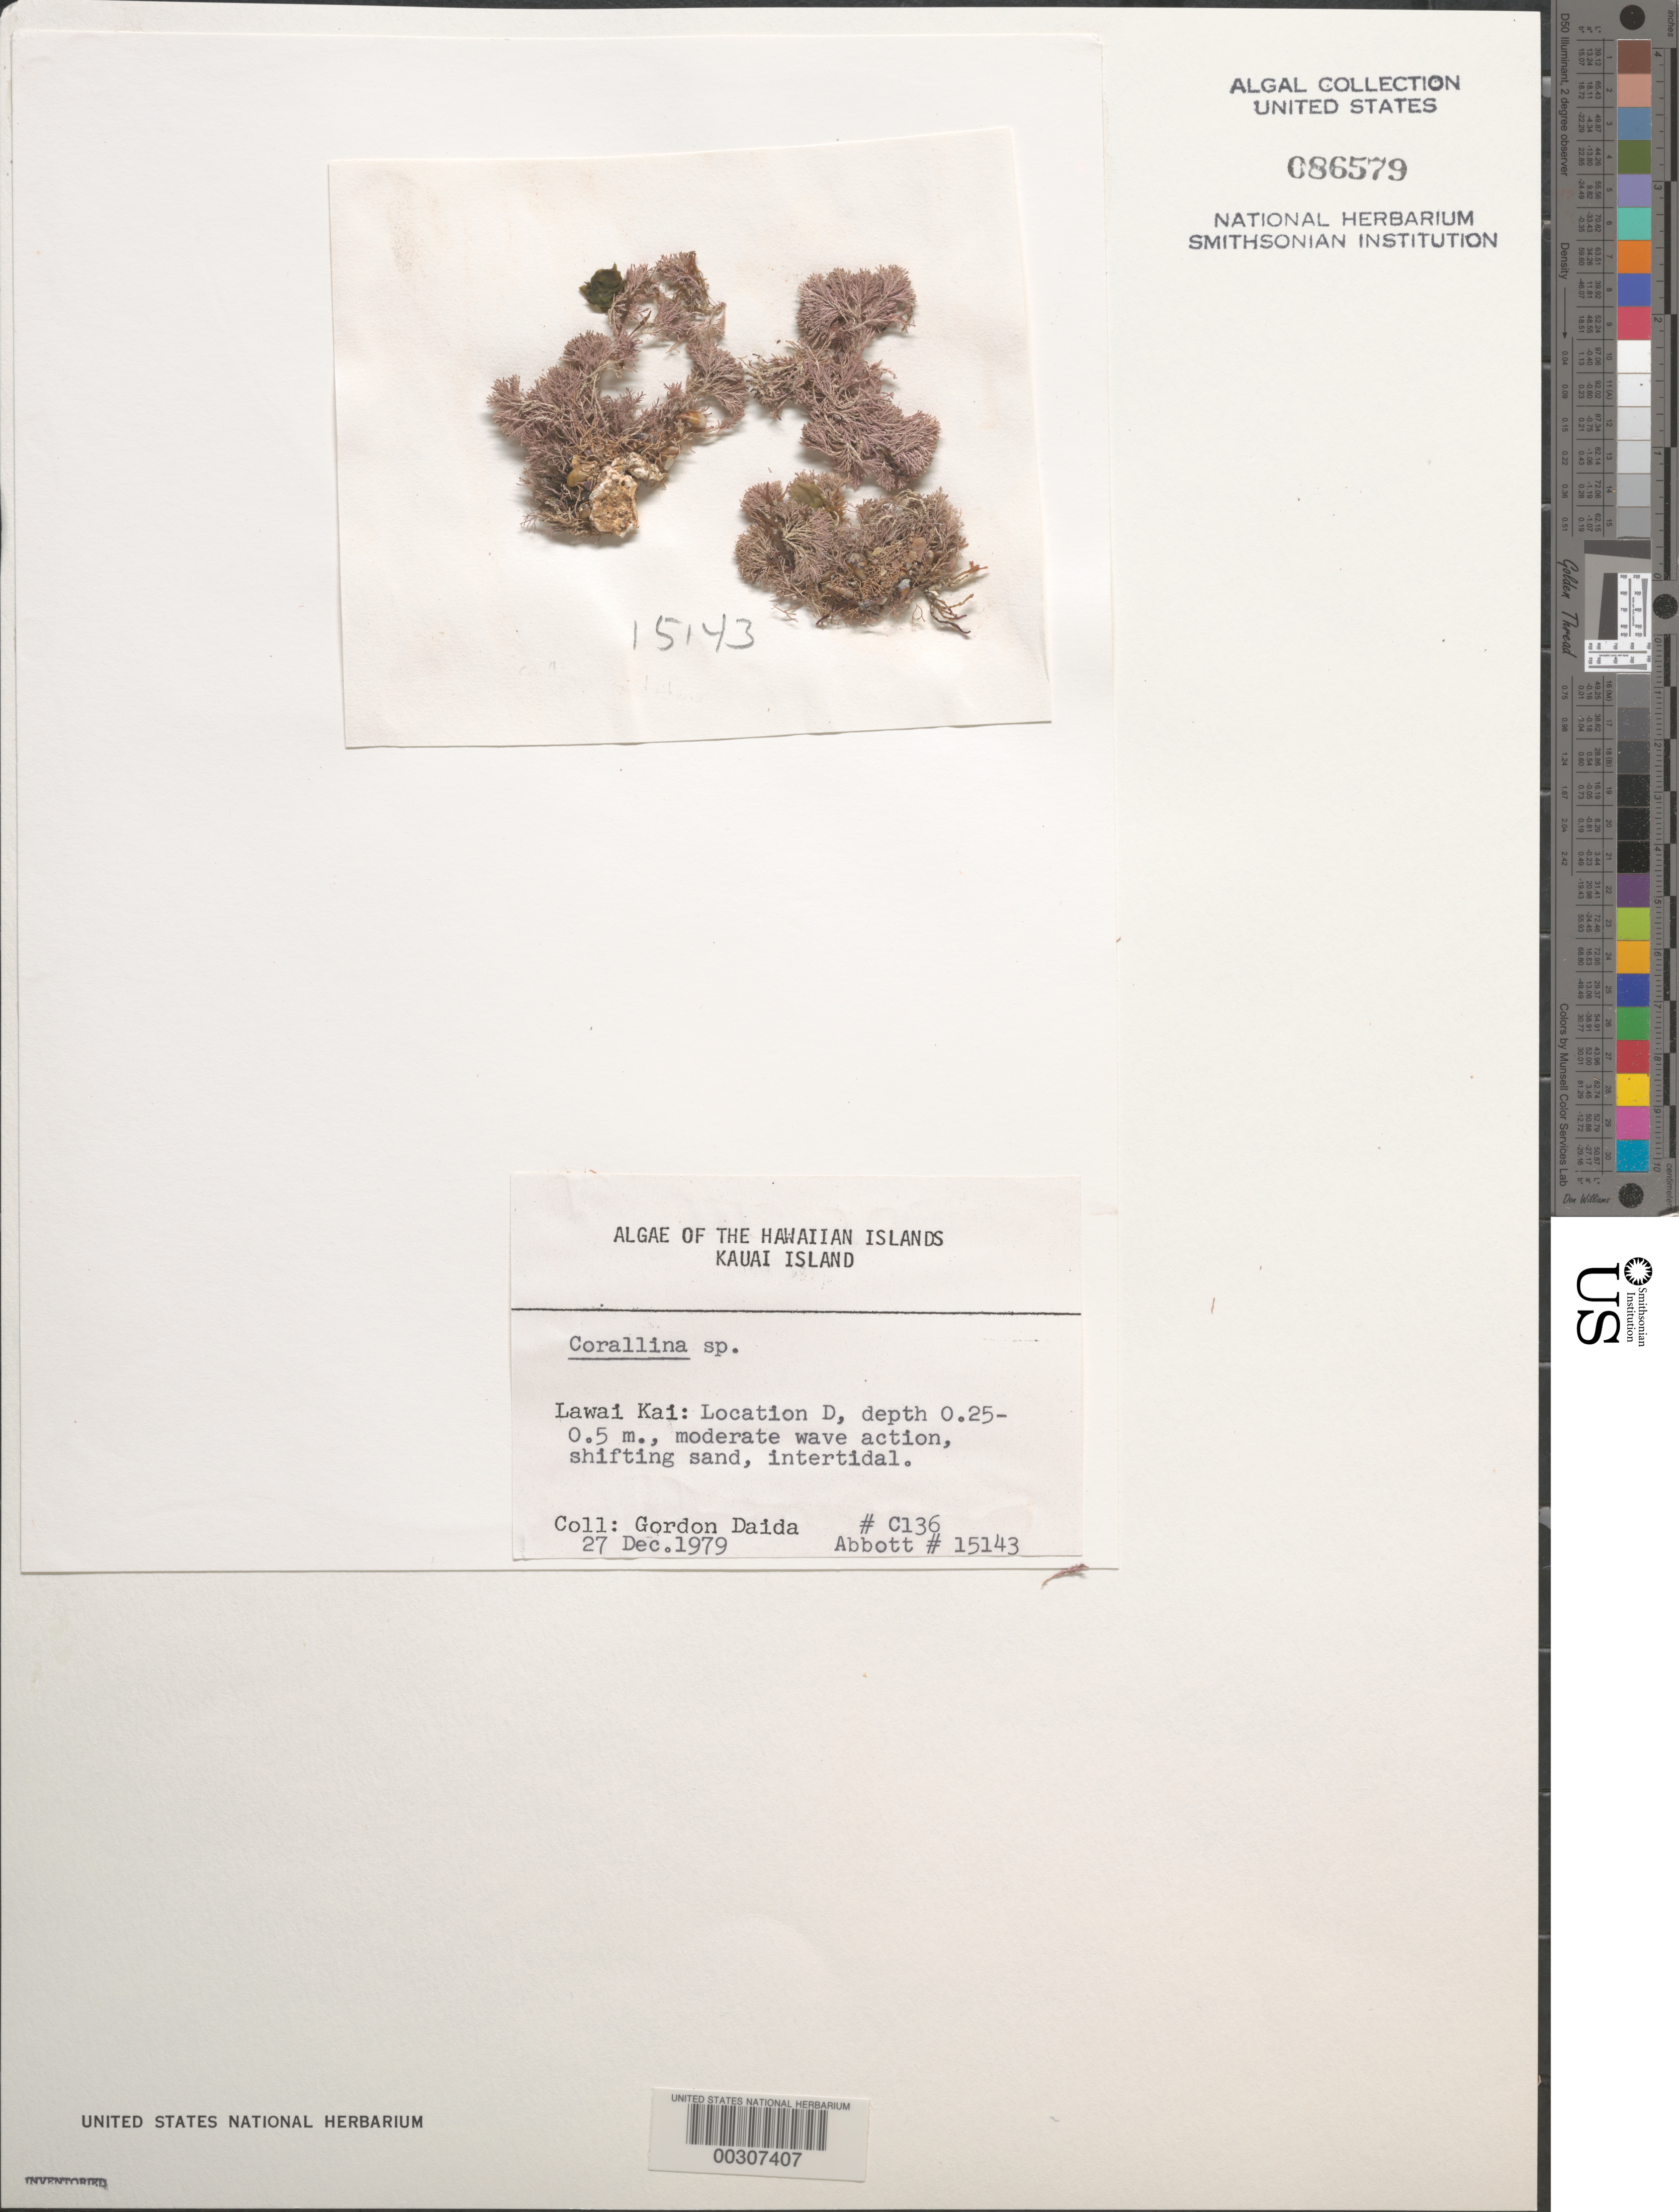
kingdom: Plantae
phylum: Rhodophyta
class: Florideophyceae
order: Corallinales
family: Corallinaceae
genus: Corallina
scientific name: Corallina sp.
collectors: G. Daida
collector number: C136 & IAA 15143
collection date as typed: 27 Dec 1979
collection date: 1979-12-27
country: United States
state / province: Hawaii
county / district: Kauai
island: Kaua'i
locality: Lawai Kai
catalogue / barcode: US 86579